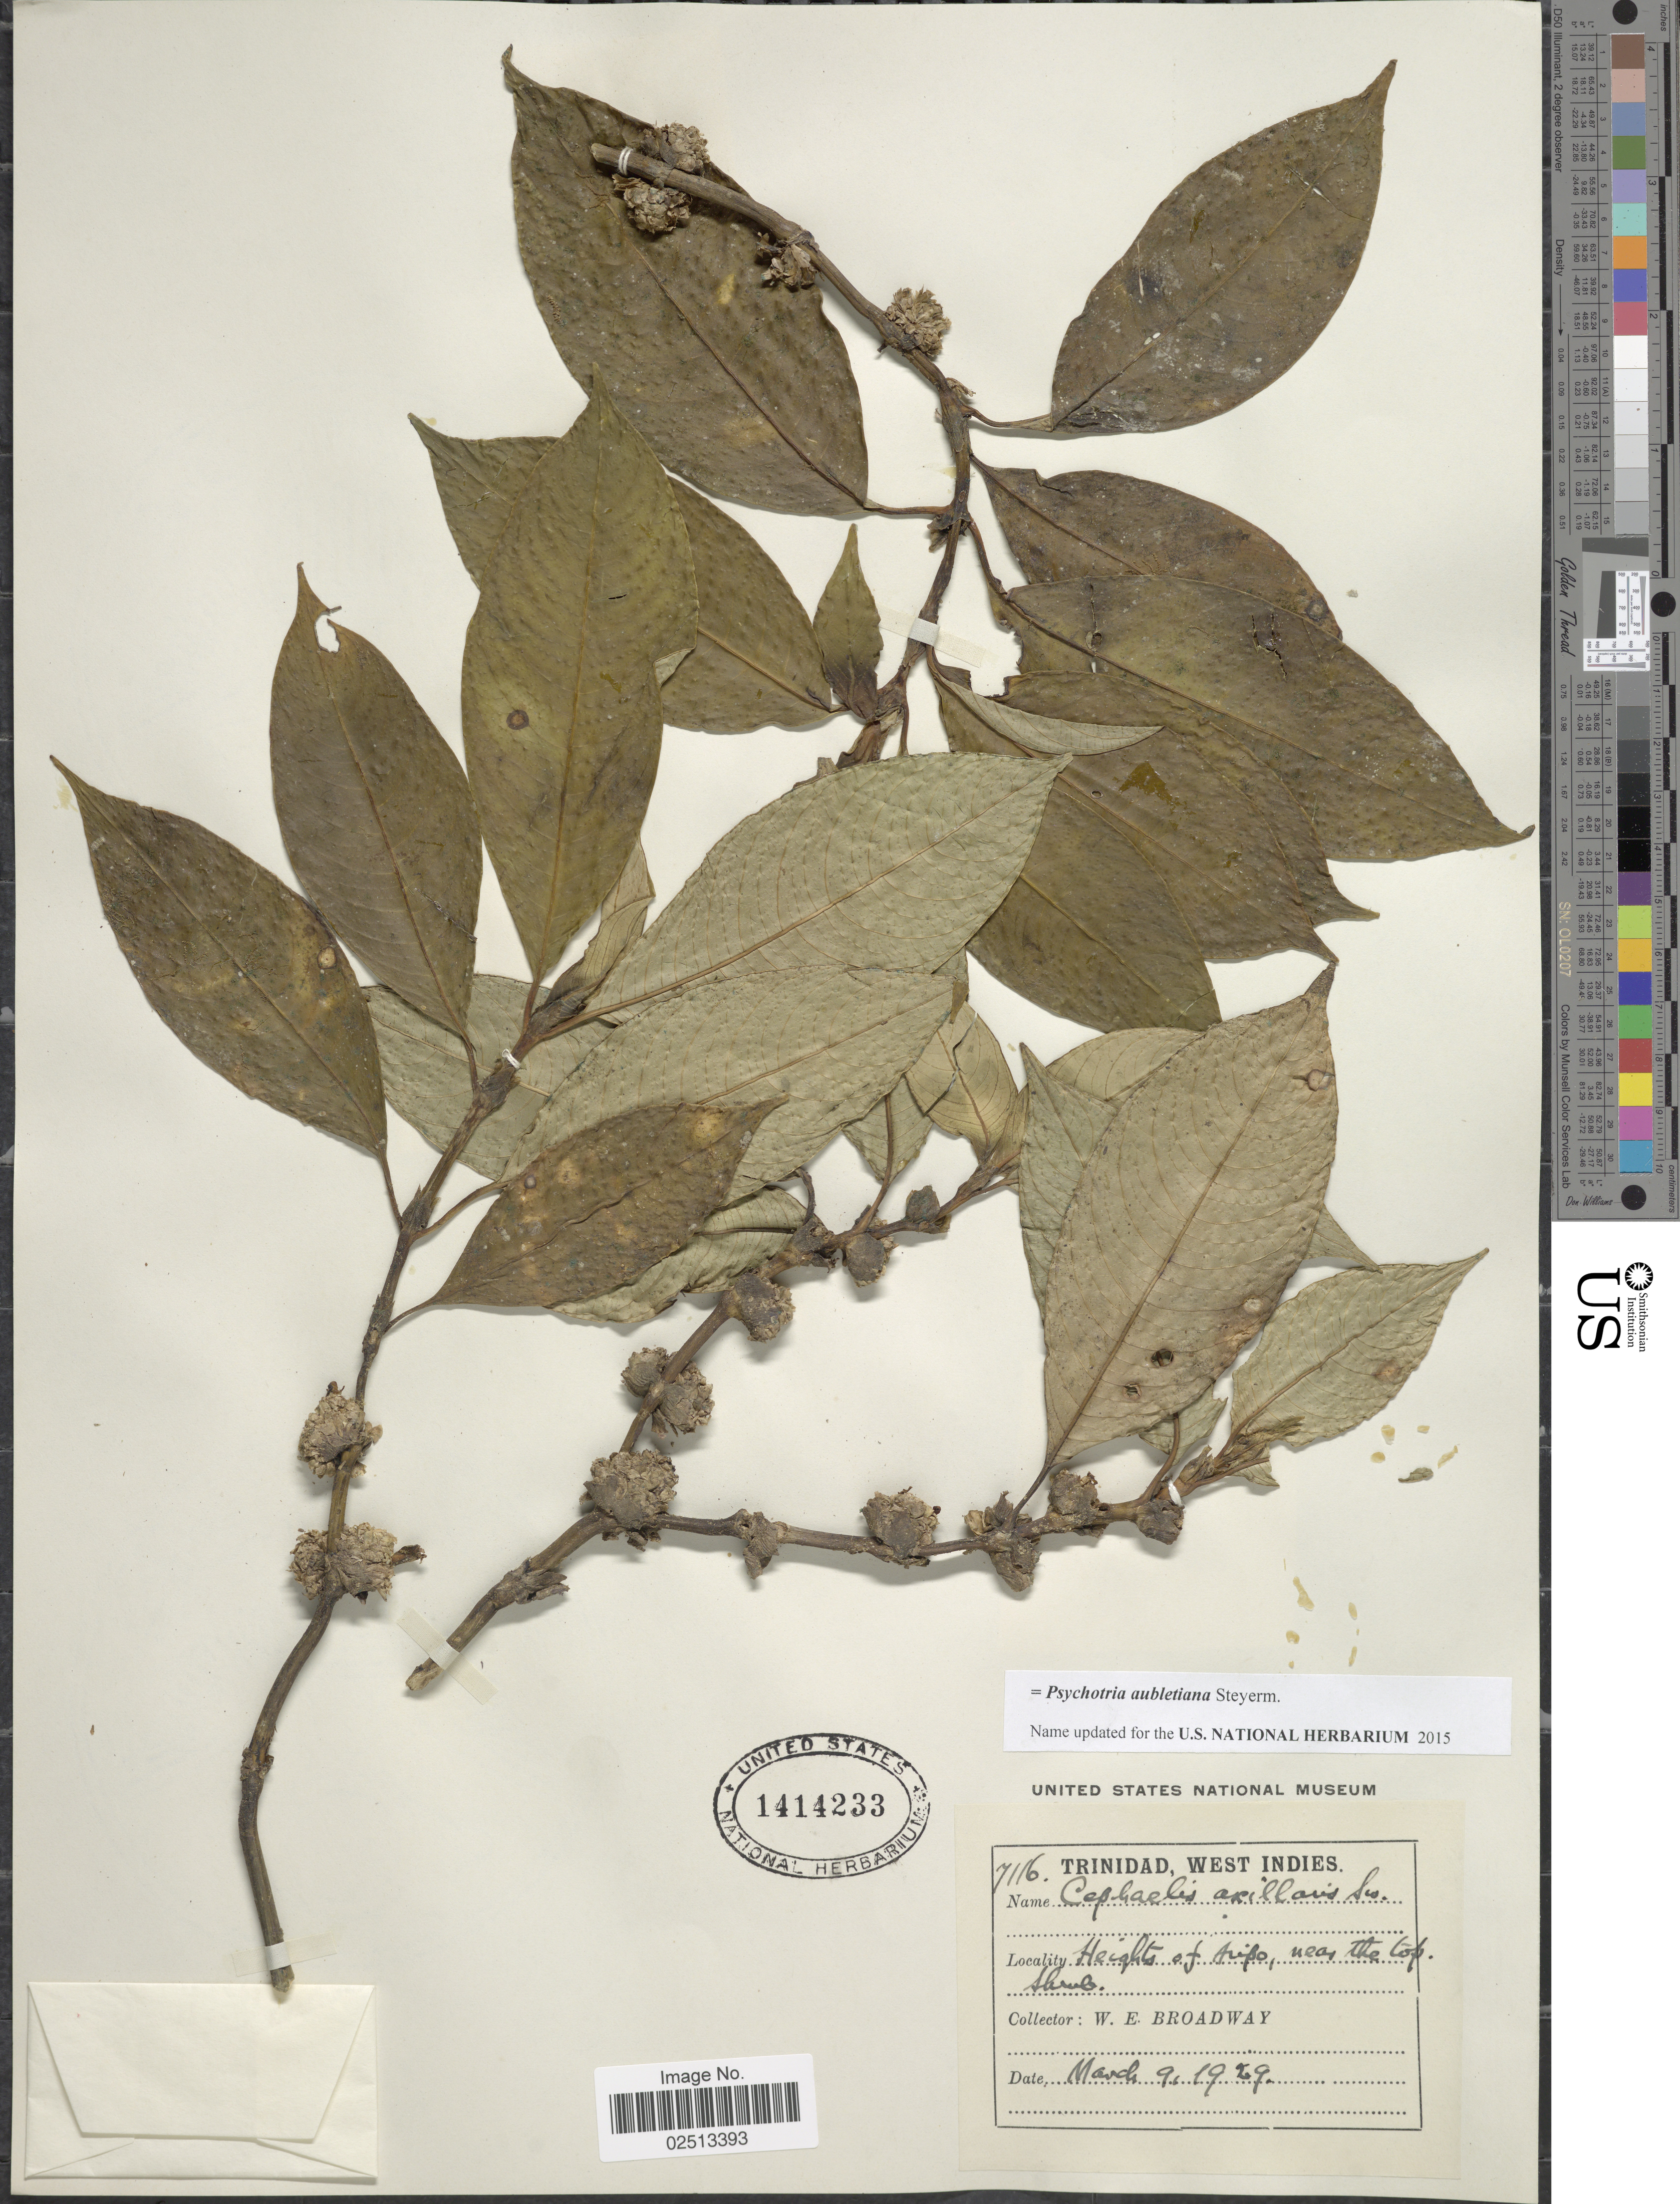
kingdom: Plantae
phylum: Tracheophyta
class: Magnoliopsida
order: Gentianales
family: Rubiaceae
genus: Psychotria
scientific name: Psychotria aubletiana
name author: Steyerm.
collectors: W. E. Broadway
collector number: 7116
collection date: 1929-03-09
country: Trinidad and Tobago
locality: Trinidad, Heights of Aripo, near the top shrub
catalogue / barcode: US 1414233